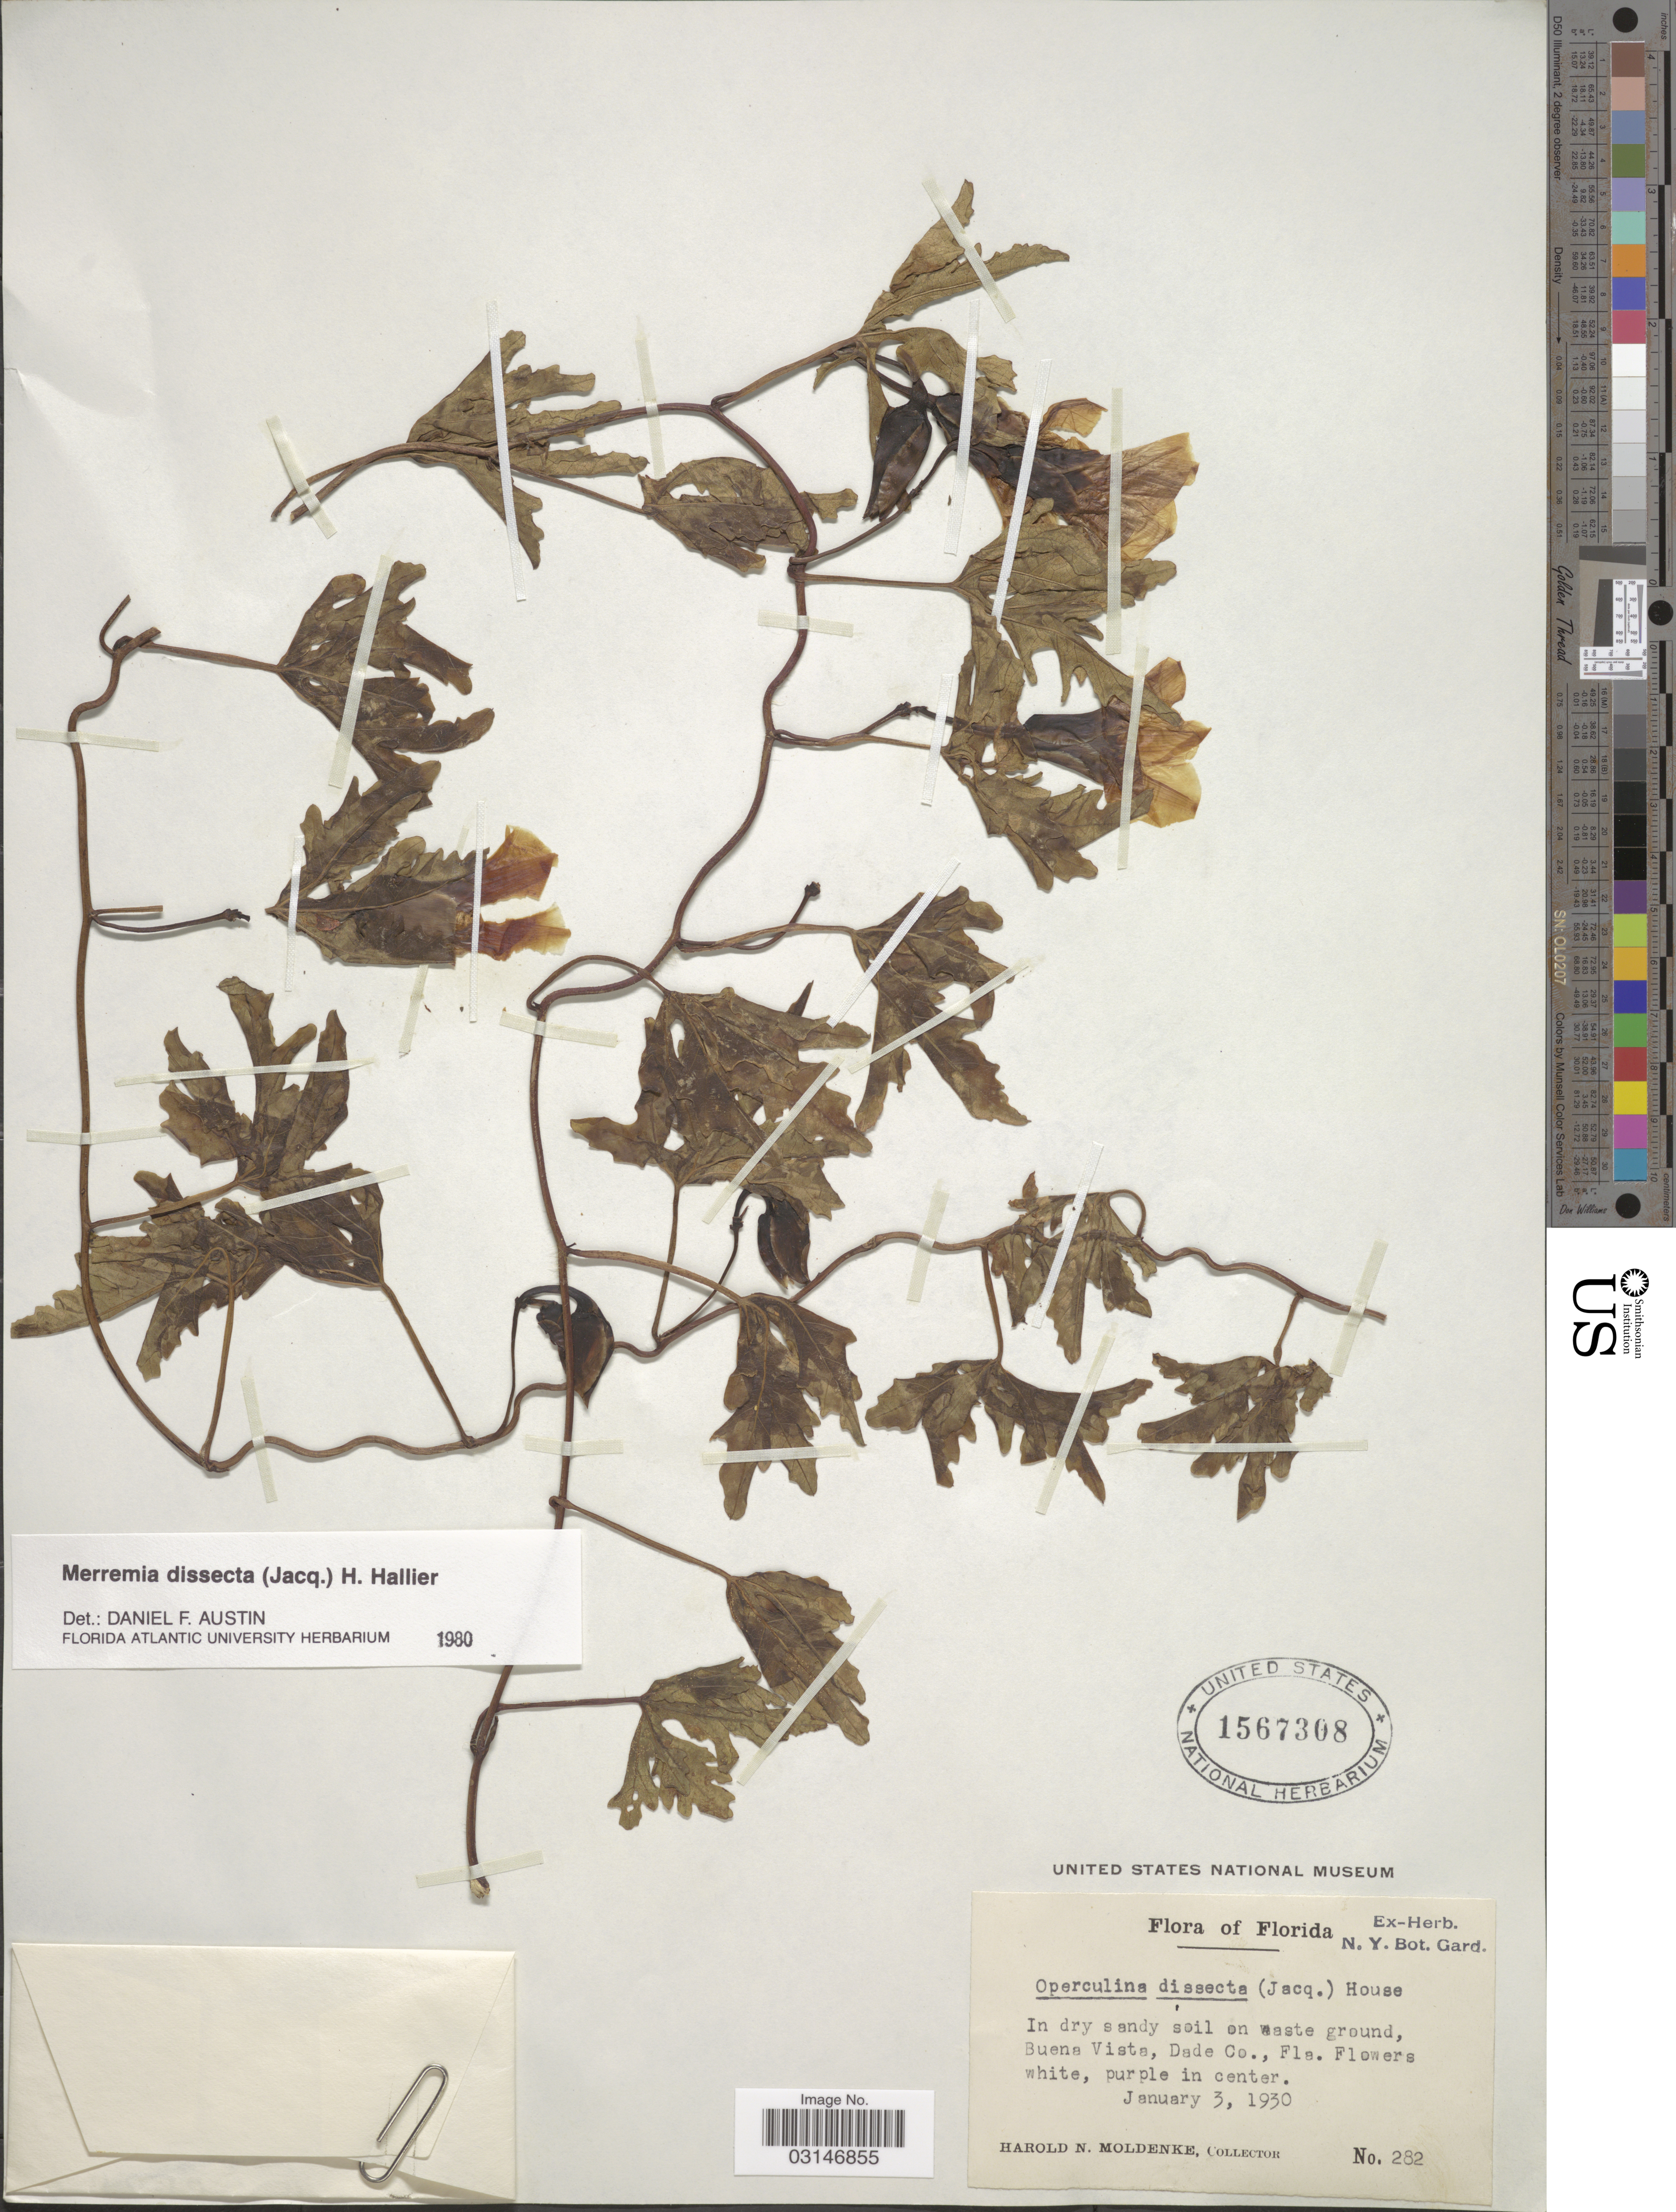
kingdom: Plantae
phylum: Tracheophyta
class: Magnoliopsida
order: Solanales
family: Convolvulaceae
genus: Distimake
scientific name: Distimake dissectus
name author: (Jacq.) A. R. Simões & Staples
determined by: Strong, Mark T., (BOT), Smithsonian Institution - National Museum of Natural History (UNITED STATES)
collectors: H. N. Moldenke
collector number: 282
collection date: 1930-01-03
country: United States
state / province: Florida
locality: In dry sandy soil on waste ground, Buena Vista, Dade Co., Fla.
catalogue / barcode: US 1567308